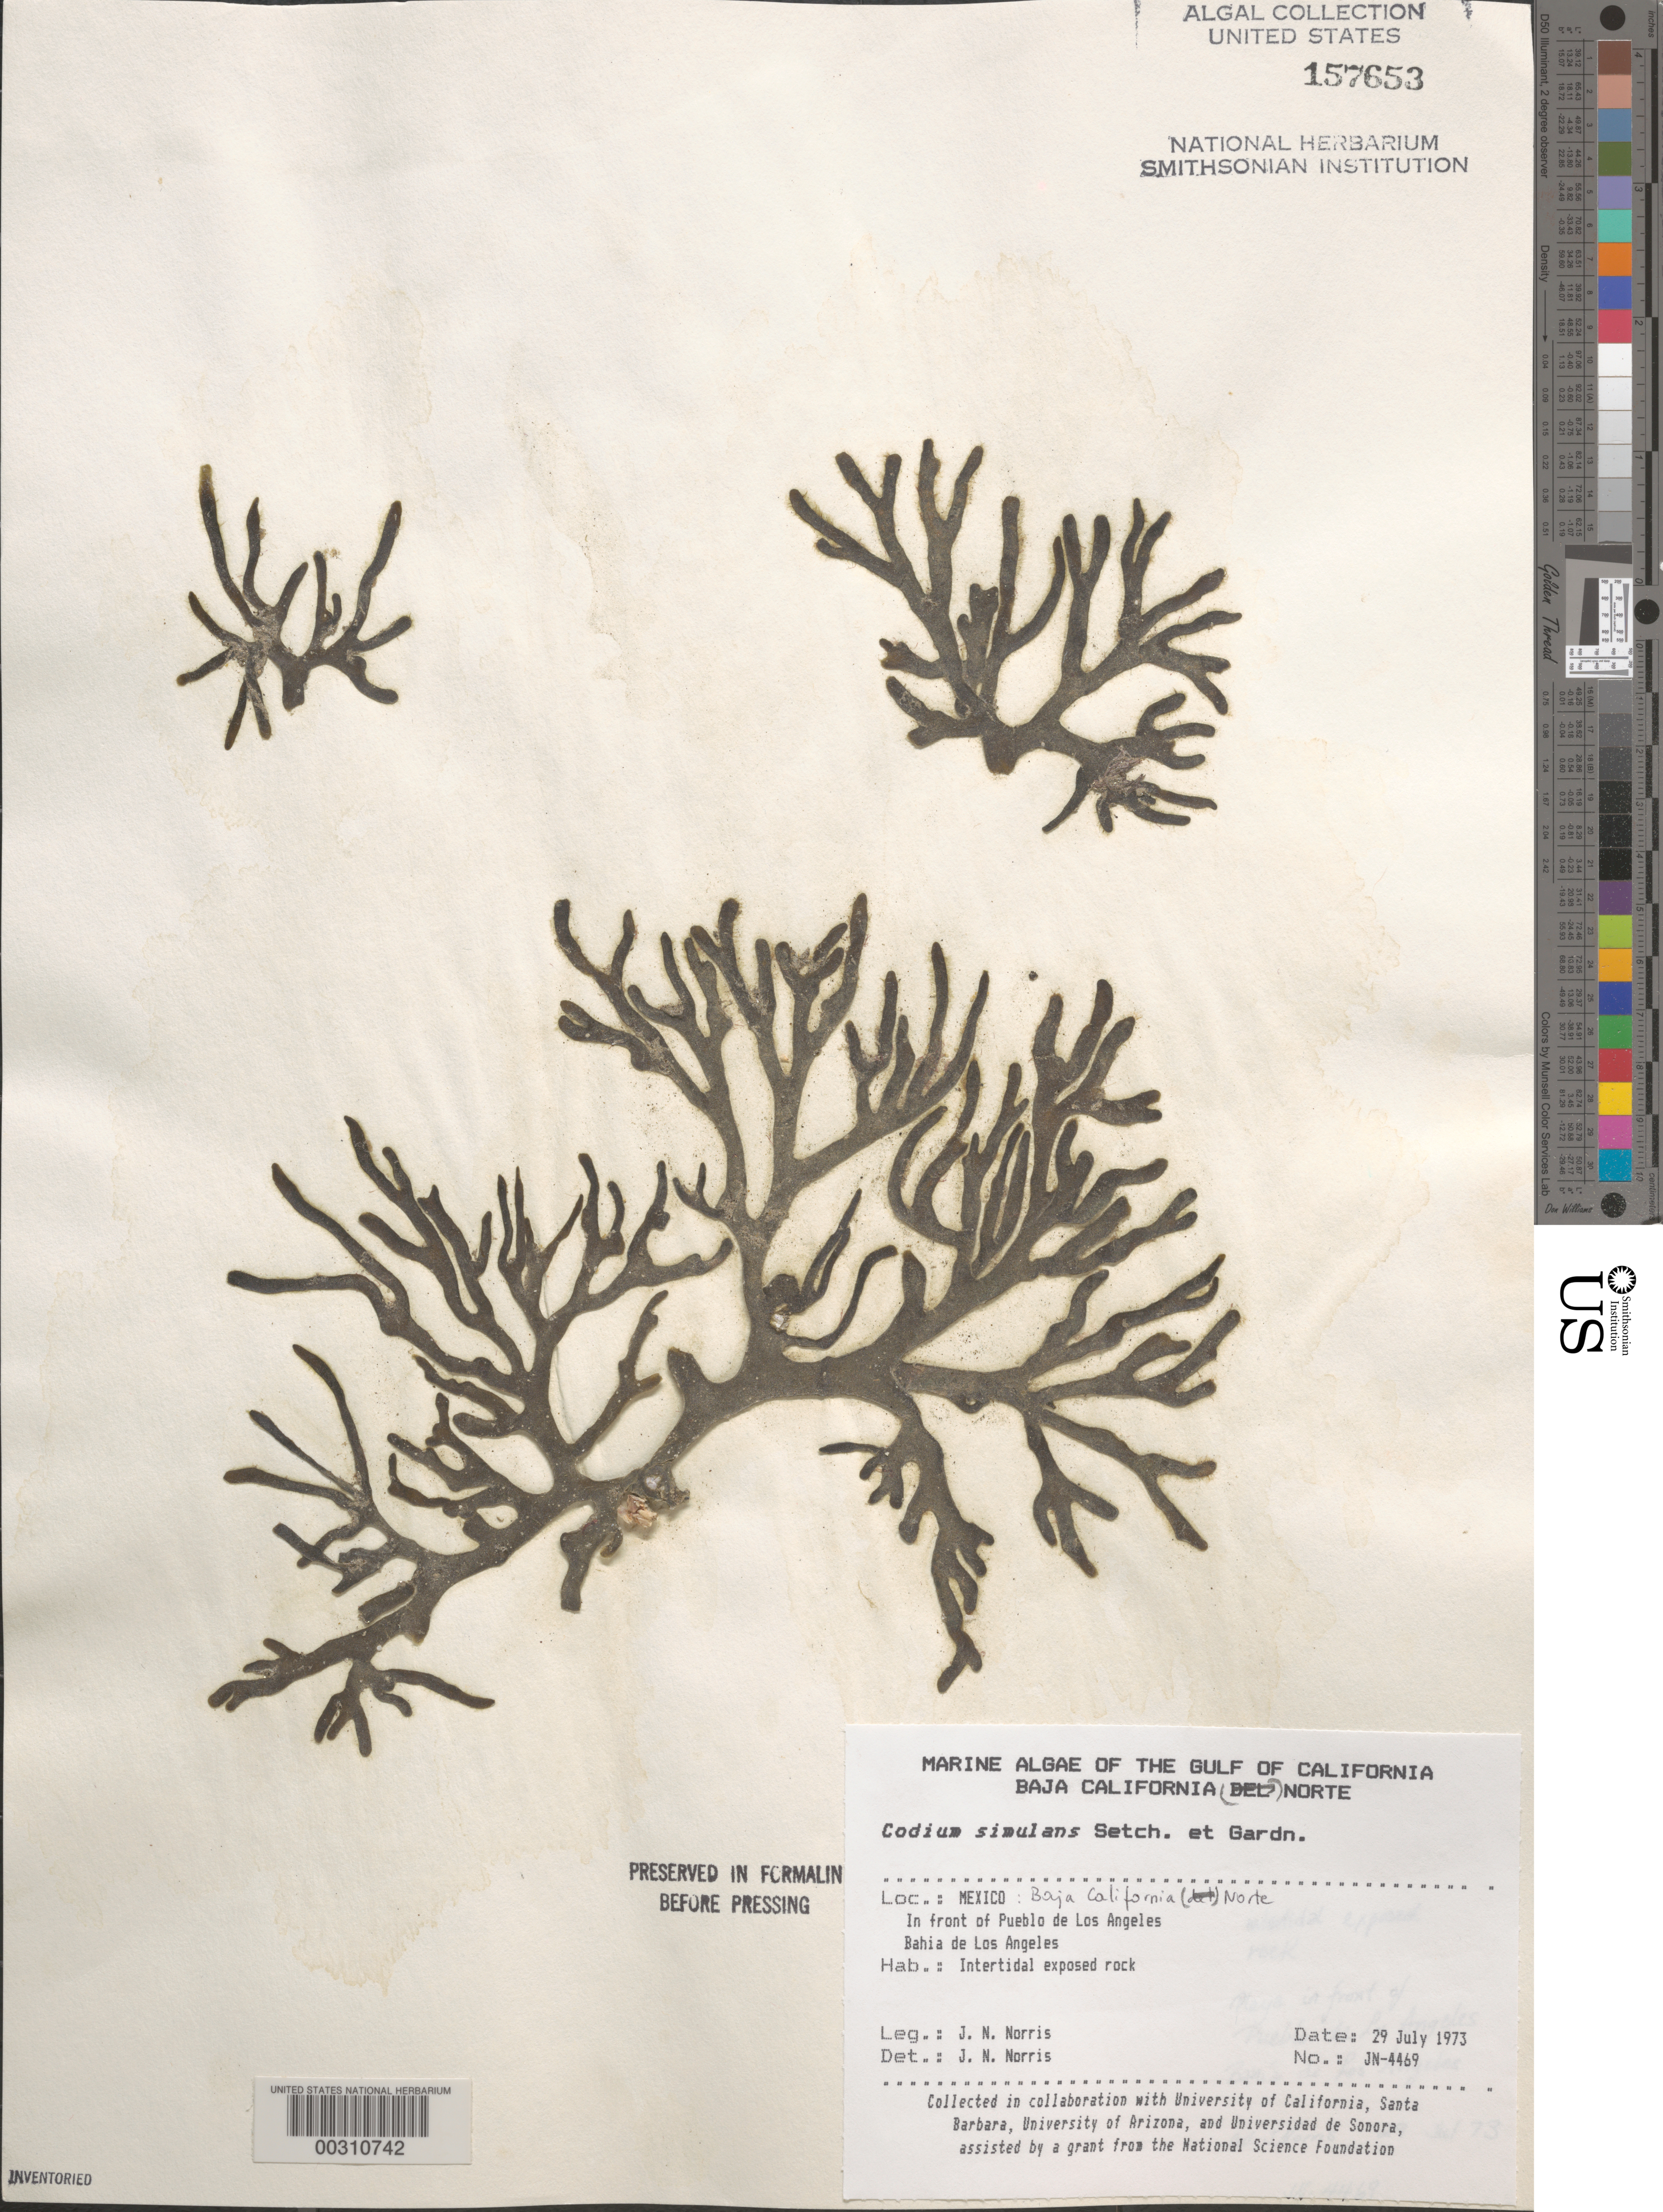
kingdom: Plantae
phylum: Chlorophyta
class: Ulvophyceae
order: Bryopsidales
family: Codiaceae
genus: Codium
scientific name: Codium simulans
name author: Setch. & N.L. Gardner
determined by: Norris, James N.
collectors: J. N. Norris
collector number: JN-4469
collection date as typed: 29 Jul 1973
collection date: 1973-07-29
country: Mexico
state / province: Baja California Norte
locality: Pueblo de los Angeles, Bahia de los Angeles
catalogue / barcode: US 157653